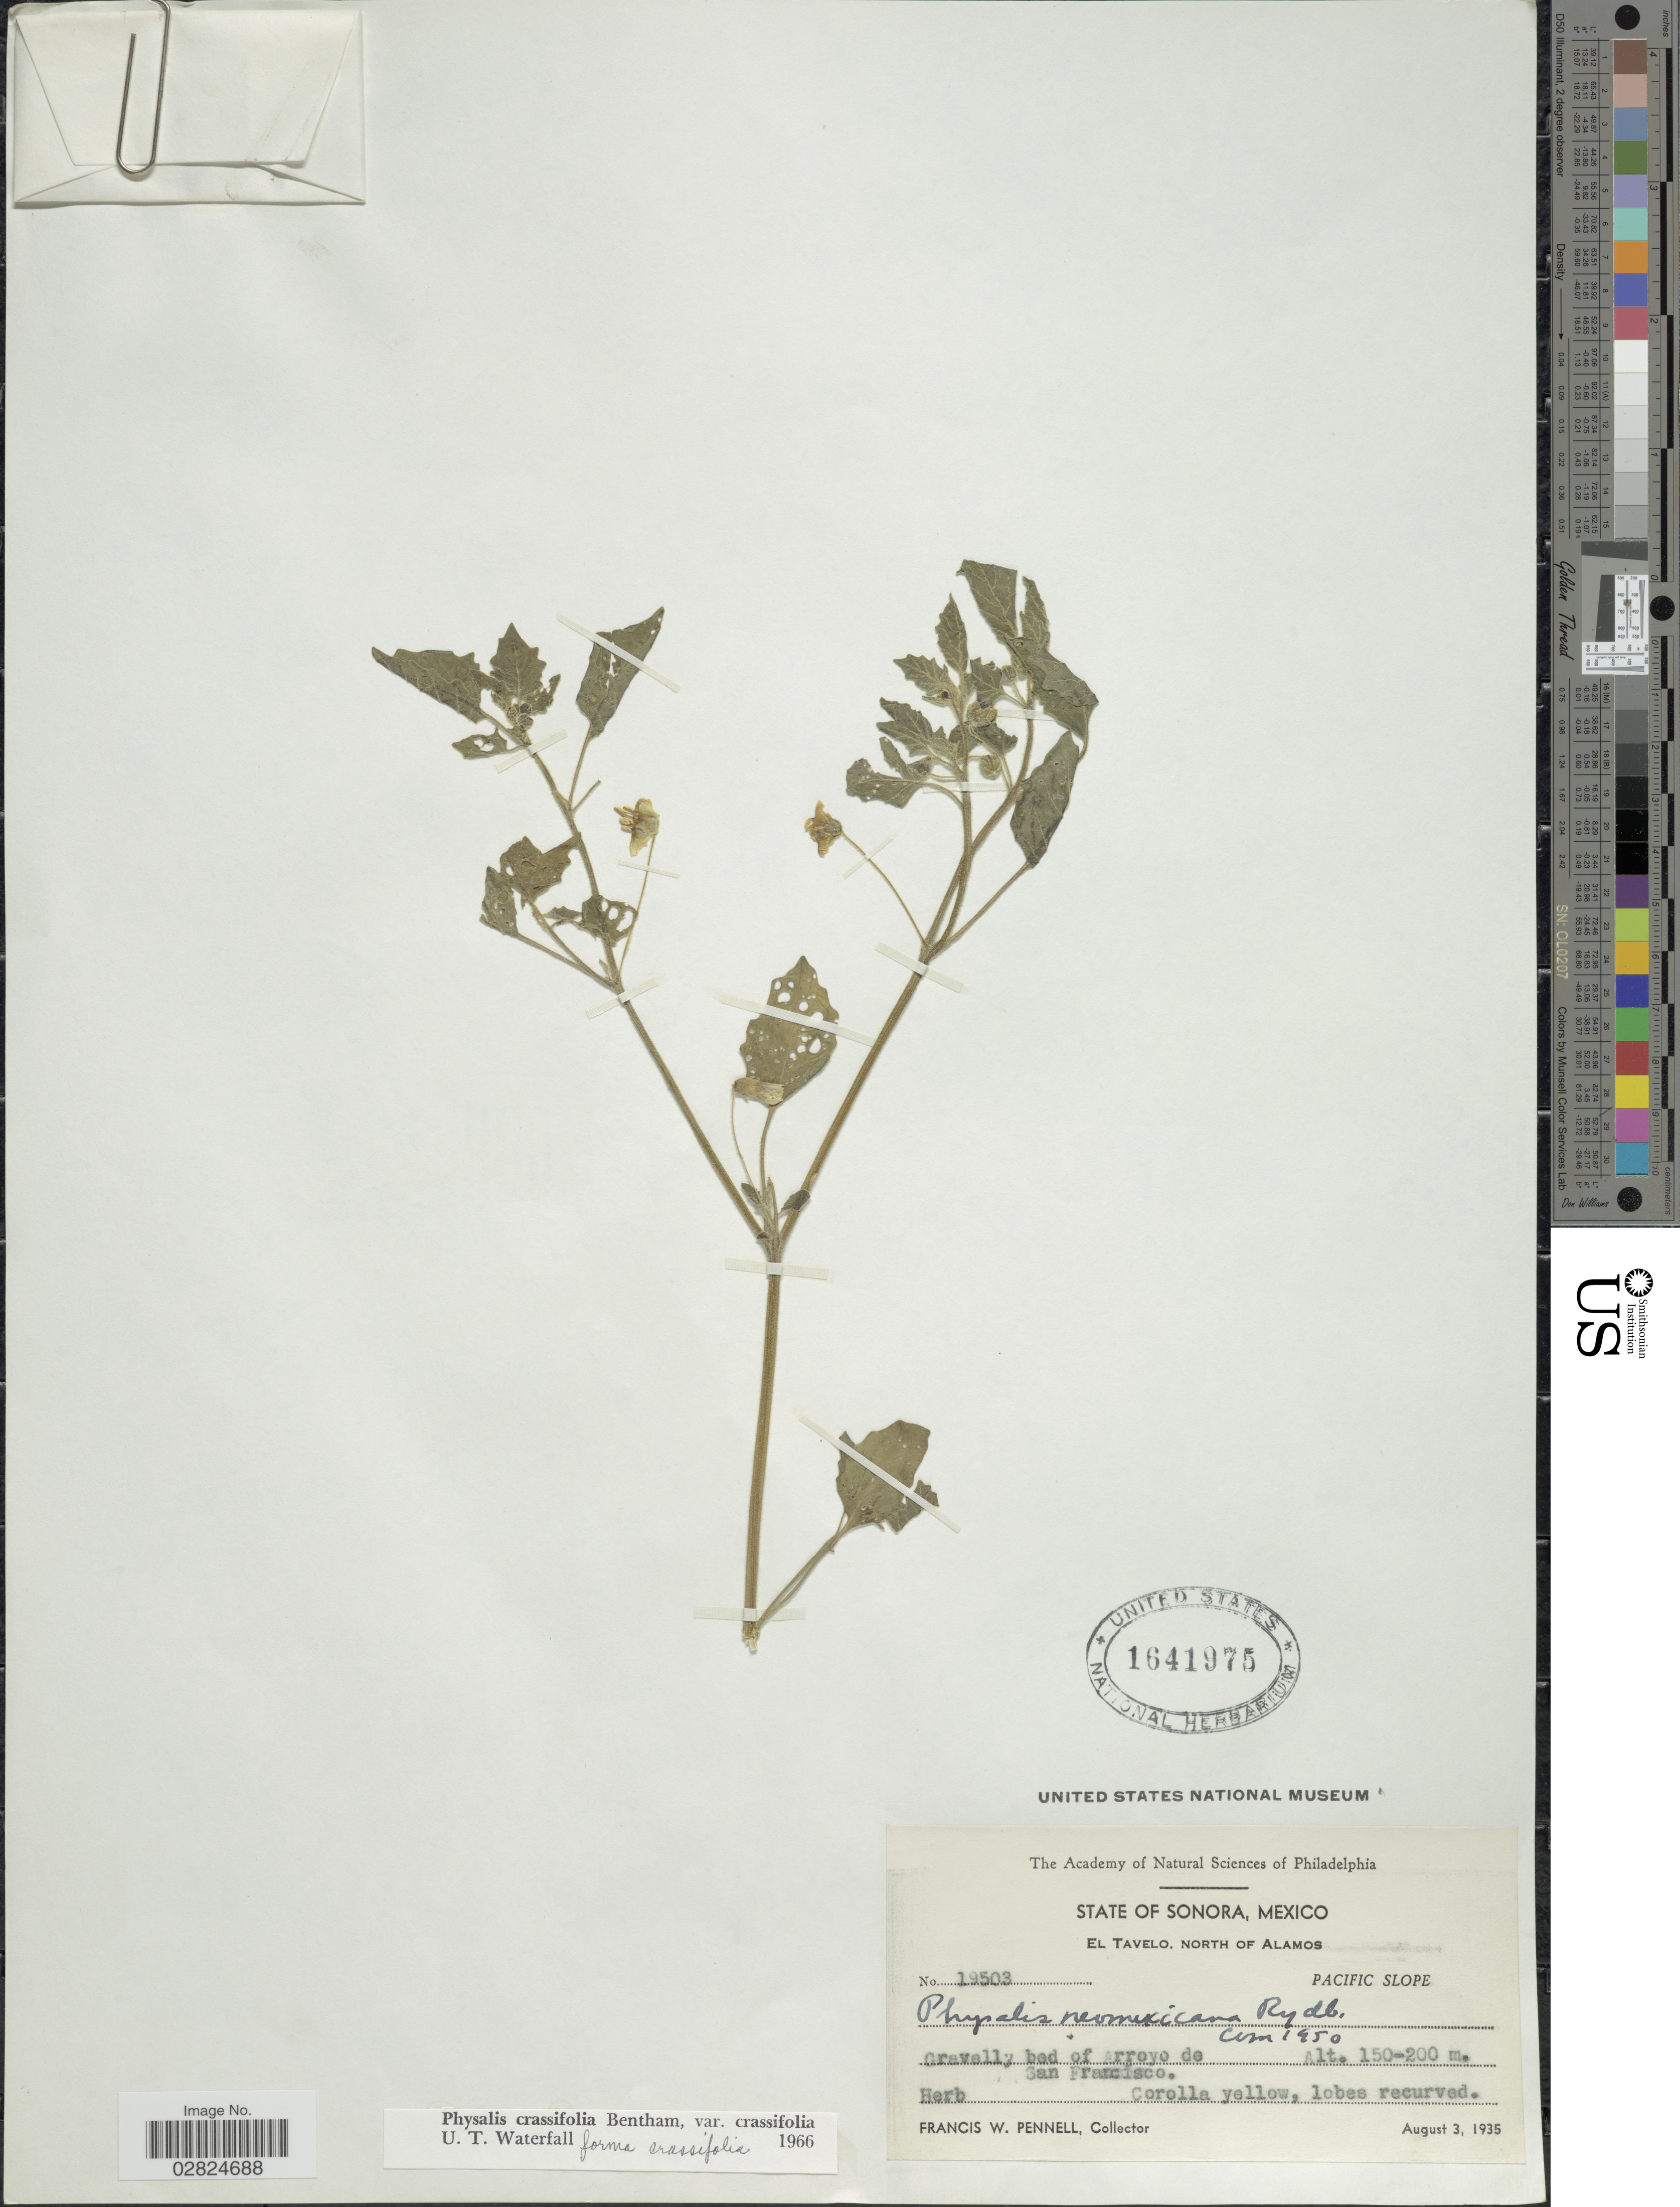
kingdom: Plantae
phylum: Tracheophyta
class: Magnoliopsida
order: Solanales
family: Solanaceae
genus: Physalis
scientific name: Physalis crassifolia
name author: Benth.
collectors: F. W. Pennell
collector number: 19503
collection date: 1935-08-03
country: Mexico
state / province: Sonora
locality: El Tavelo, North of Alamos. Pacific Slope. Gravelly bed of Arroyo de San Francisco.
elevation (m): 150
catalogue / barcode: US 1641975